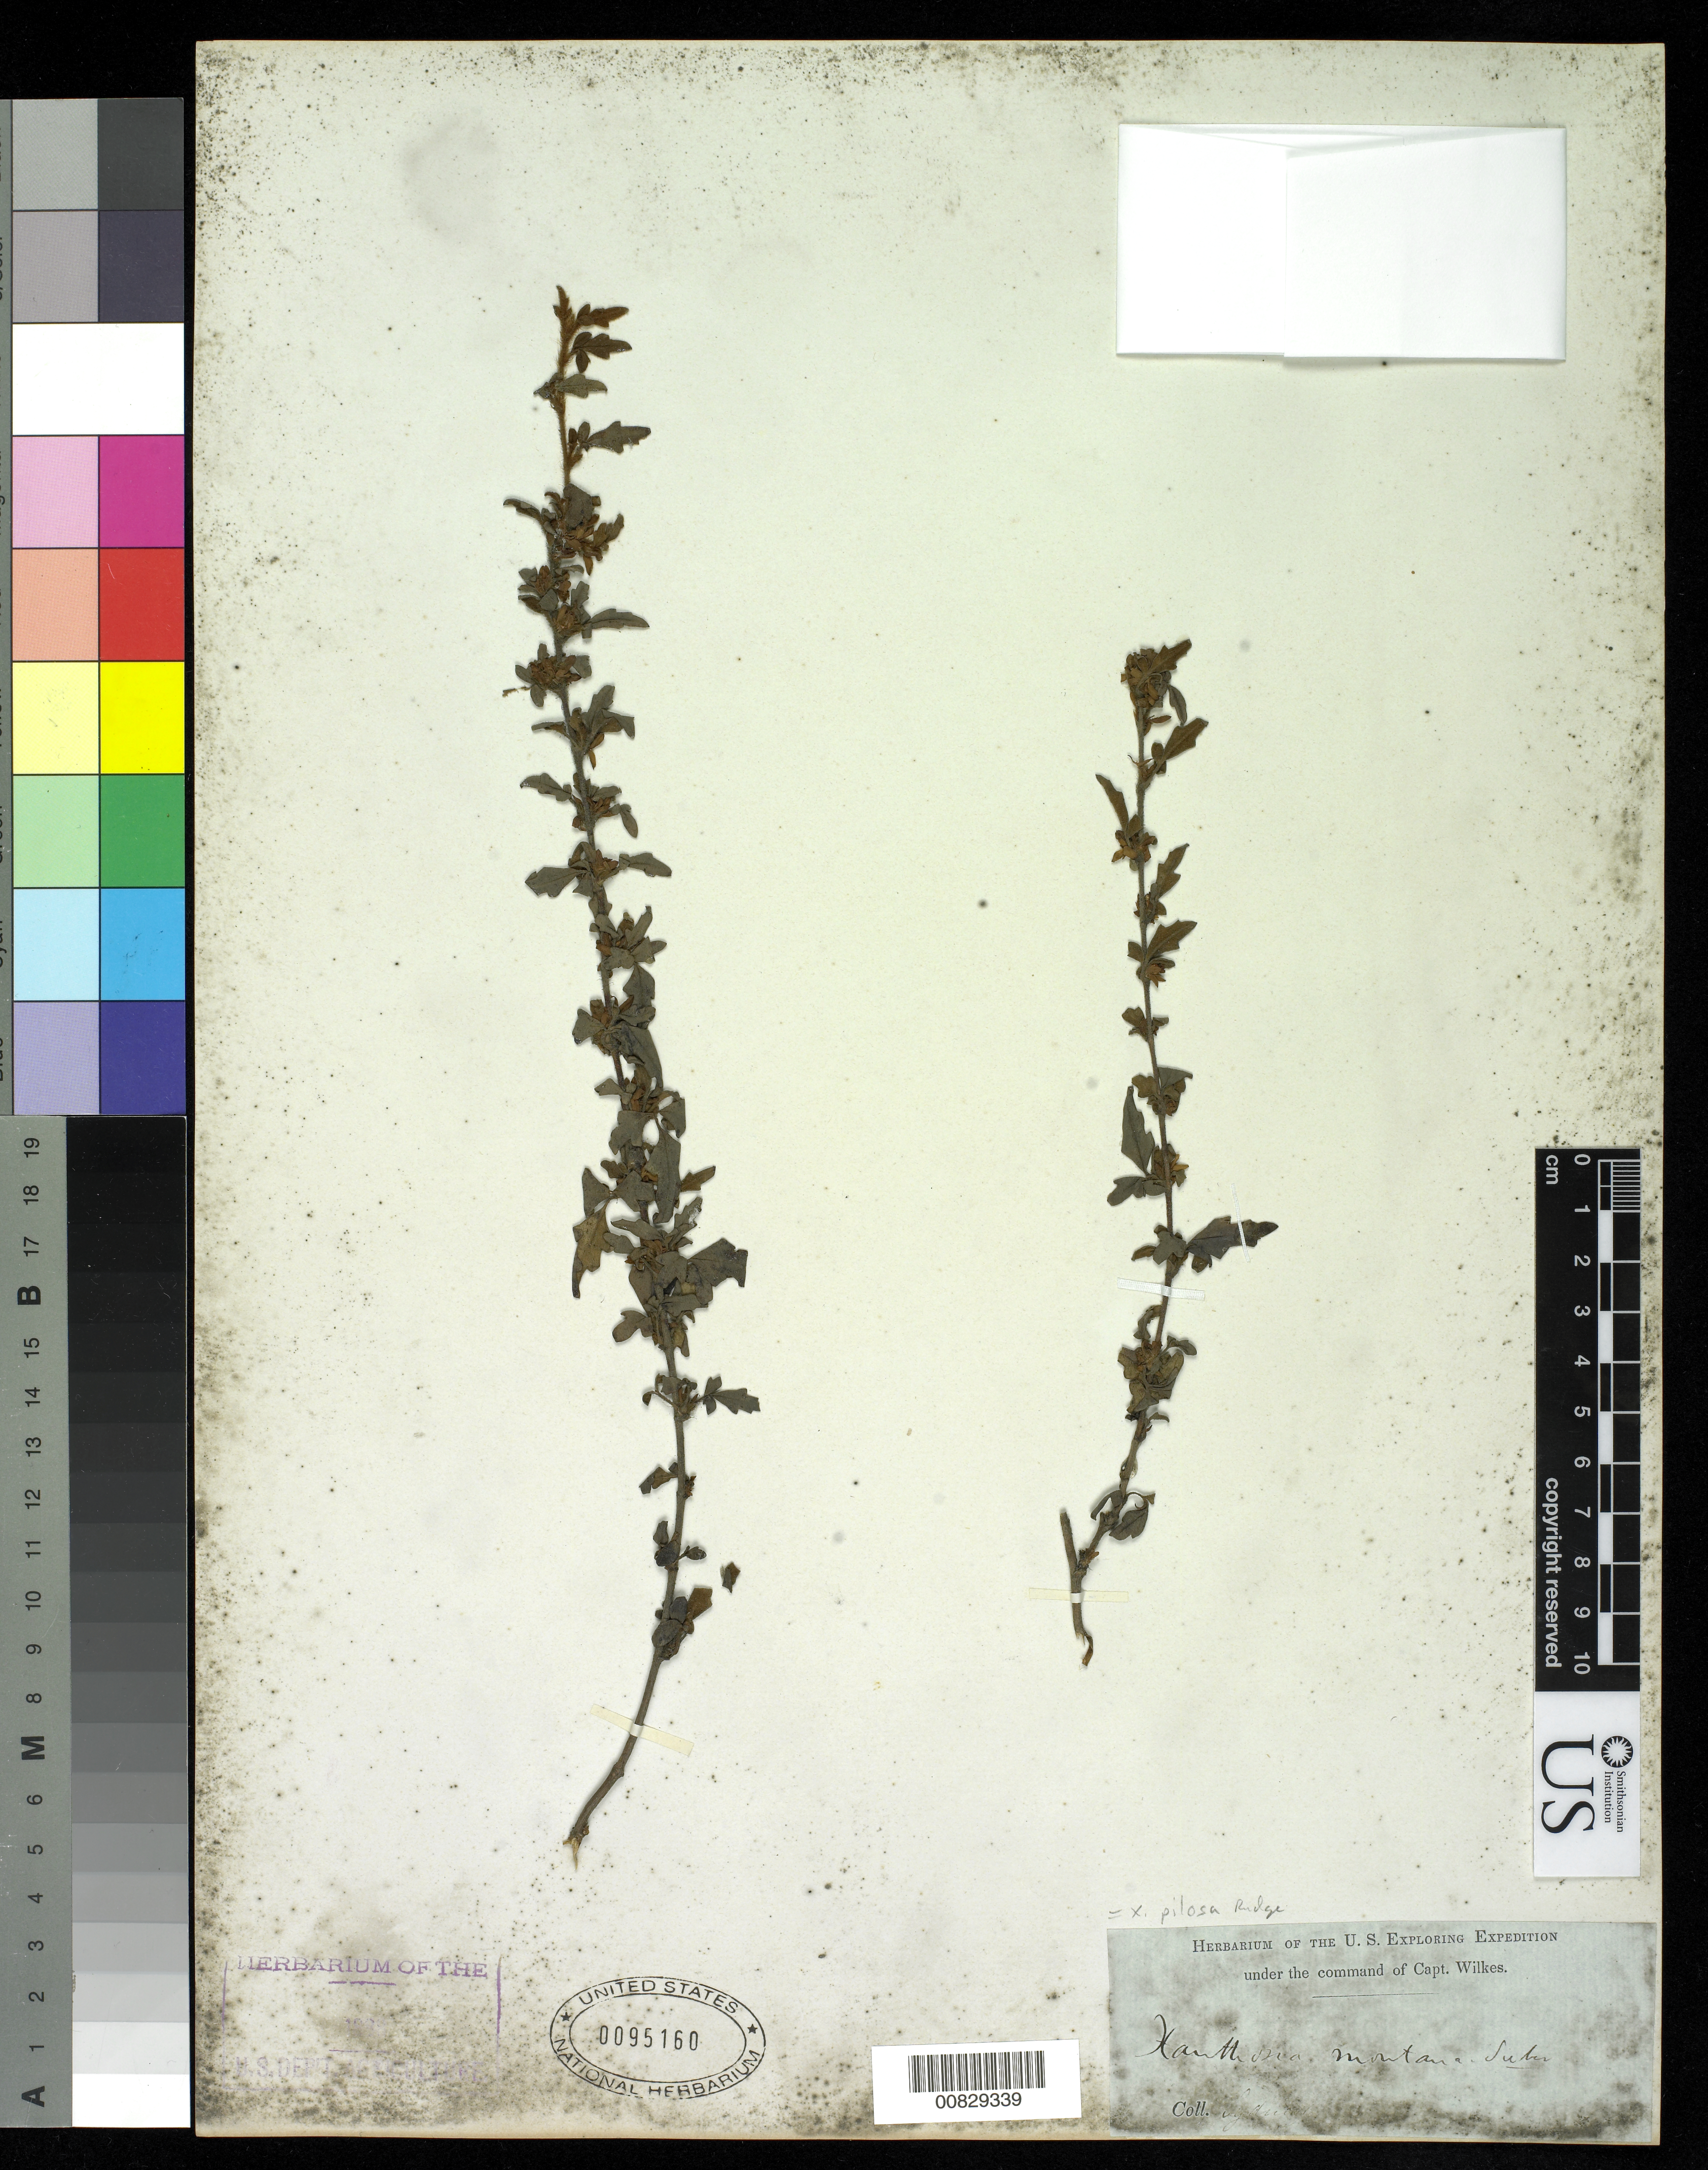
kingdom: Plantae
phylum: Tracheophyta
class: Magnoliopsida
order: Apiales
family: Apiaceae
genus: Xanthosia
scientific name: Xanthosia pilosa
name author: Rudge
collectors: Wilkes Explor. Exped.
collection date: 1838/1842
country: Australia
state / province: New South Wales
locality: Sydney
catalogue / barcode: US 95160